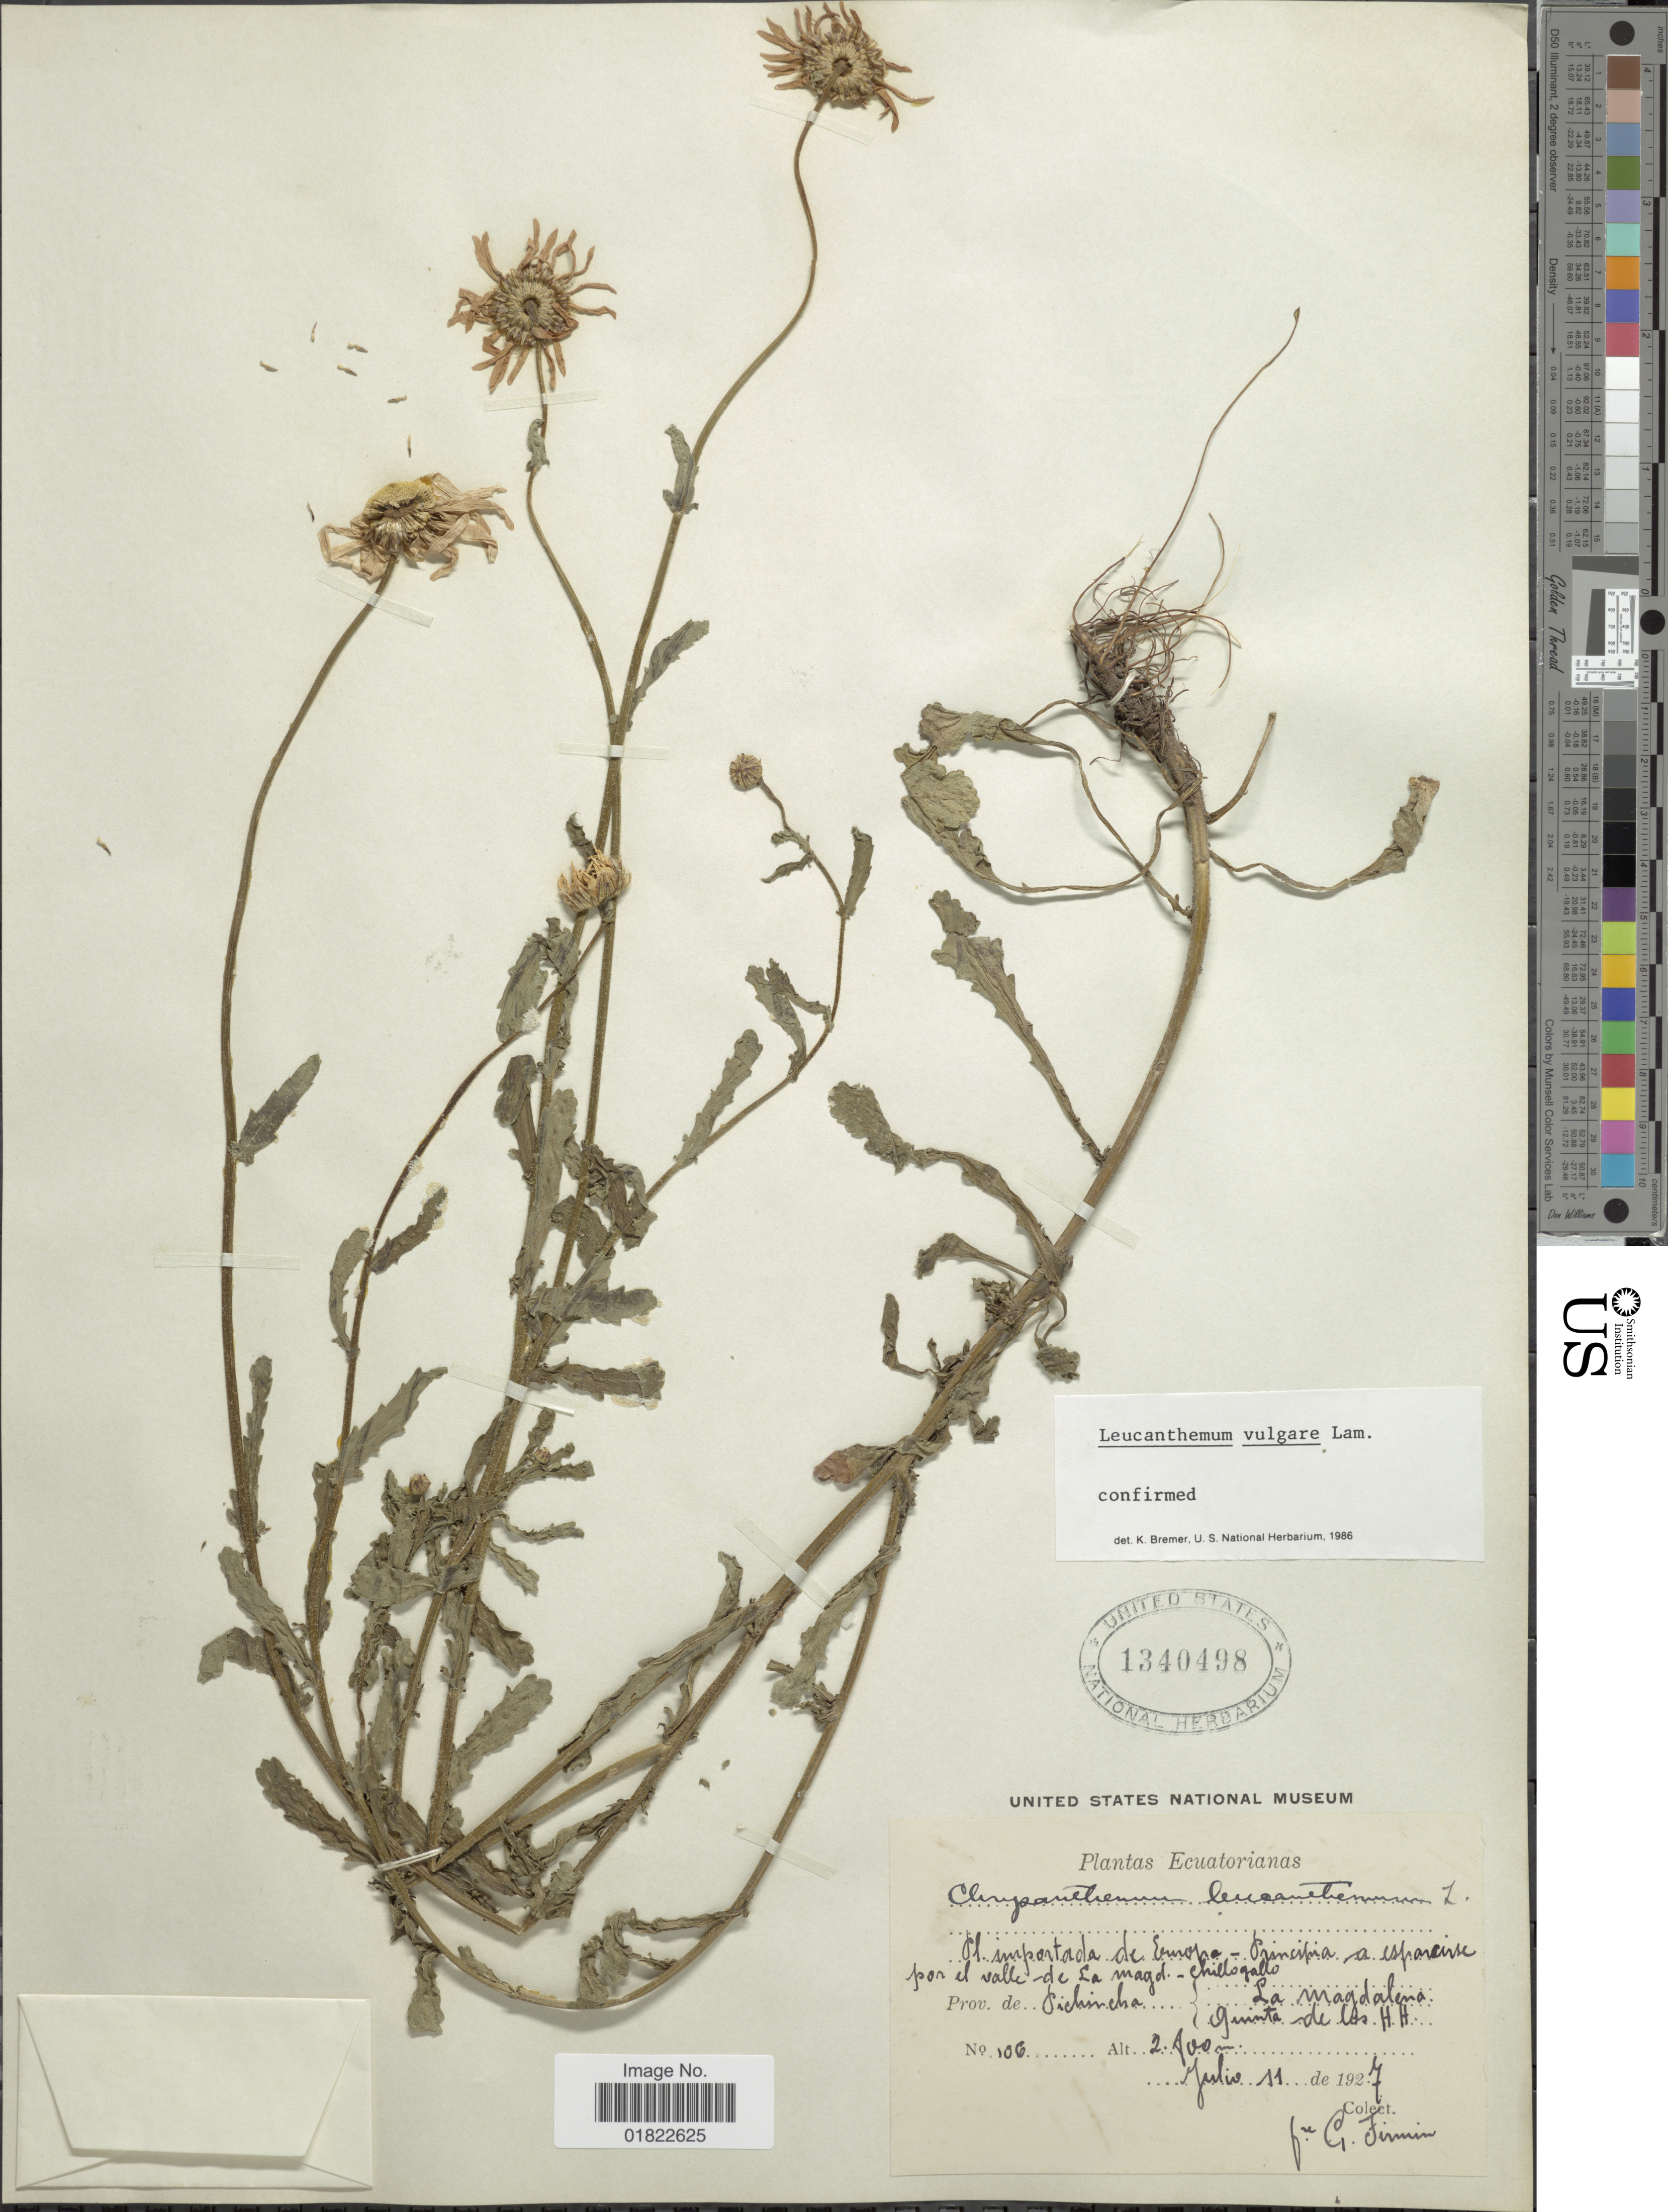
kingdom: Plantae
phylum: Tracheophyta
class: Magnoliopsida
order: Asterales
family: Asteraceae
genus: Leucanthemum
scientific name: Leucanthemum vulgare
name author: Lam.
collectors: F. Firmin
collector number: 106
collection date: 1927-06-11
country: Ecuador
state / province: Pichincha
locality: Prov. de Pichincha, La Magdalena quinta de Los HH.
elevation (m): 2800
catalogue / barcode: US 1340498